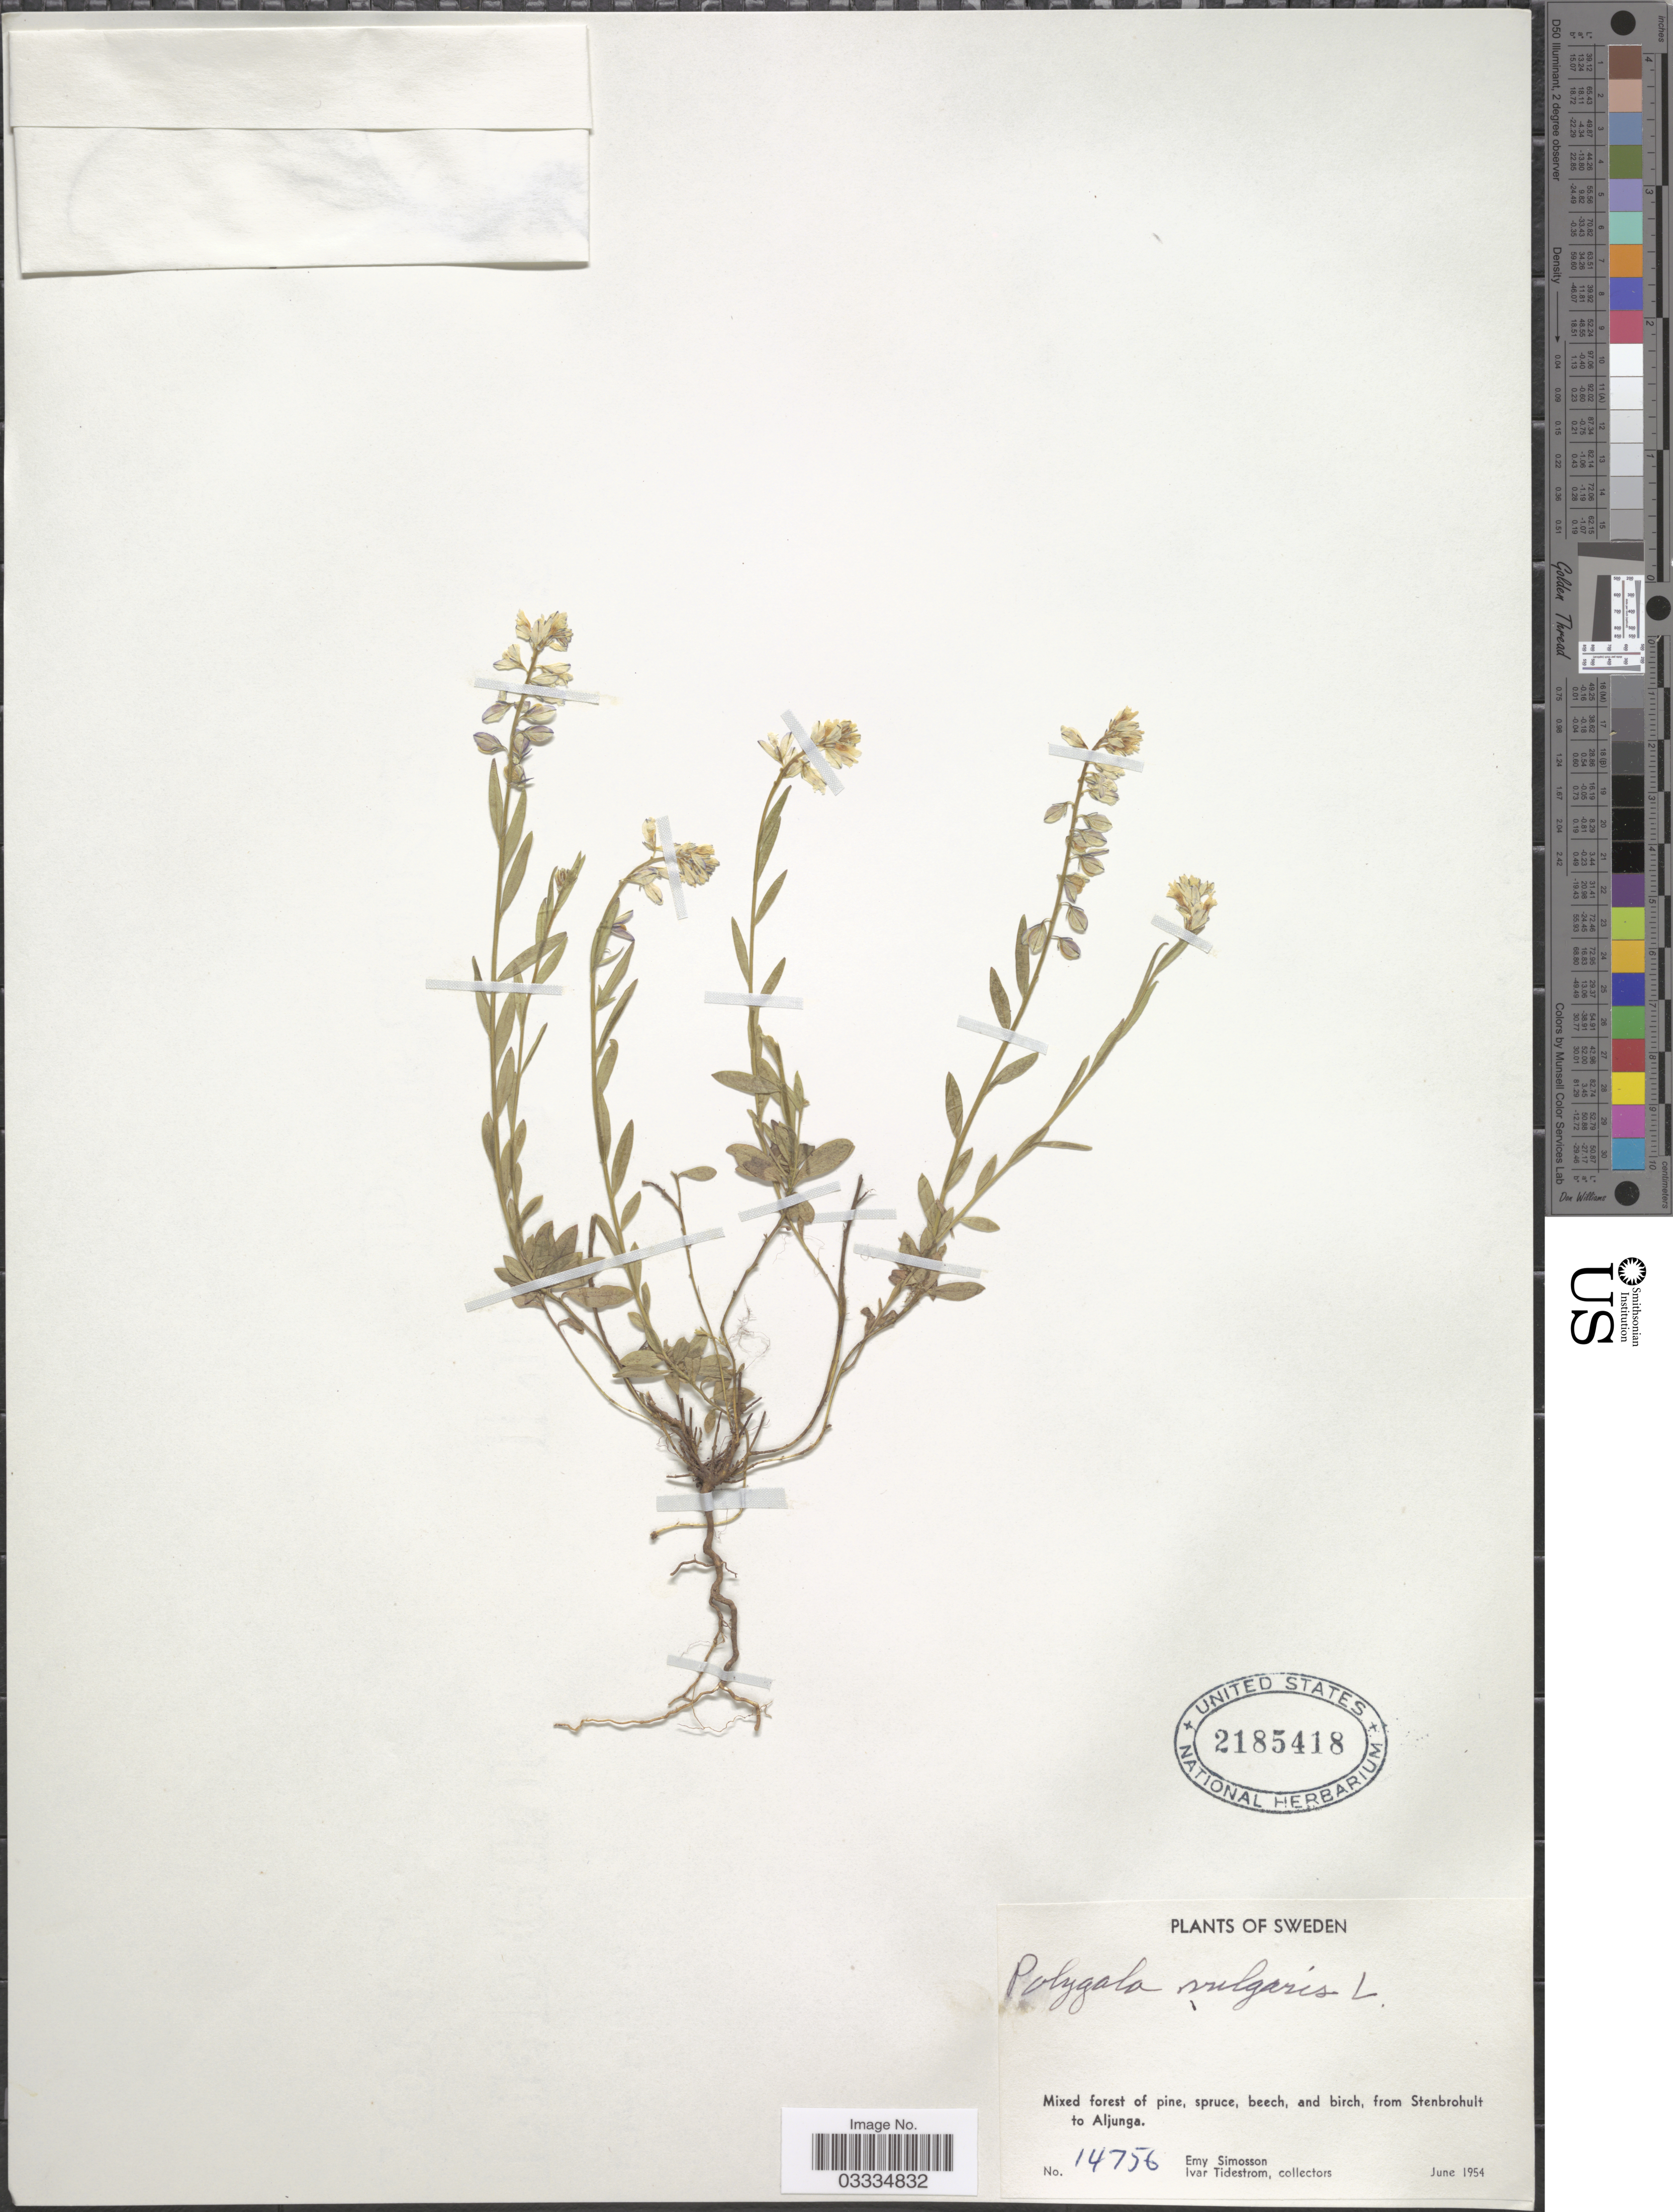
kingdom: Plantae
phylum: Tracheophyta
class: Magnoliopsida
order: Fabales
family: Polygalaceae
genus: Polygala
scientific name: Polygala vulgaris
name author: L.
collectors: E. Simosson & I. F. Tidestrom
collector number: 14756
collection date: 1954-06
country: Sweden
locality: From Stenbrohult to Aljunga.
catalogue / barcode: US 2185418